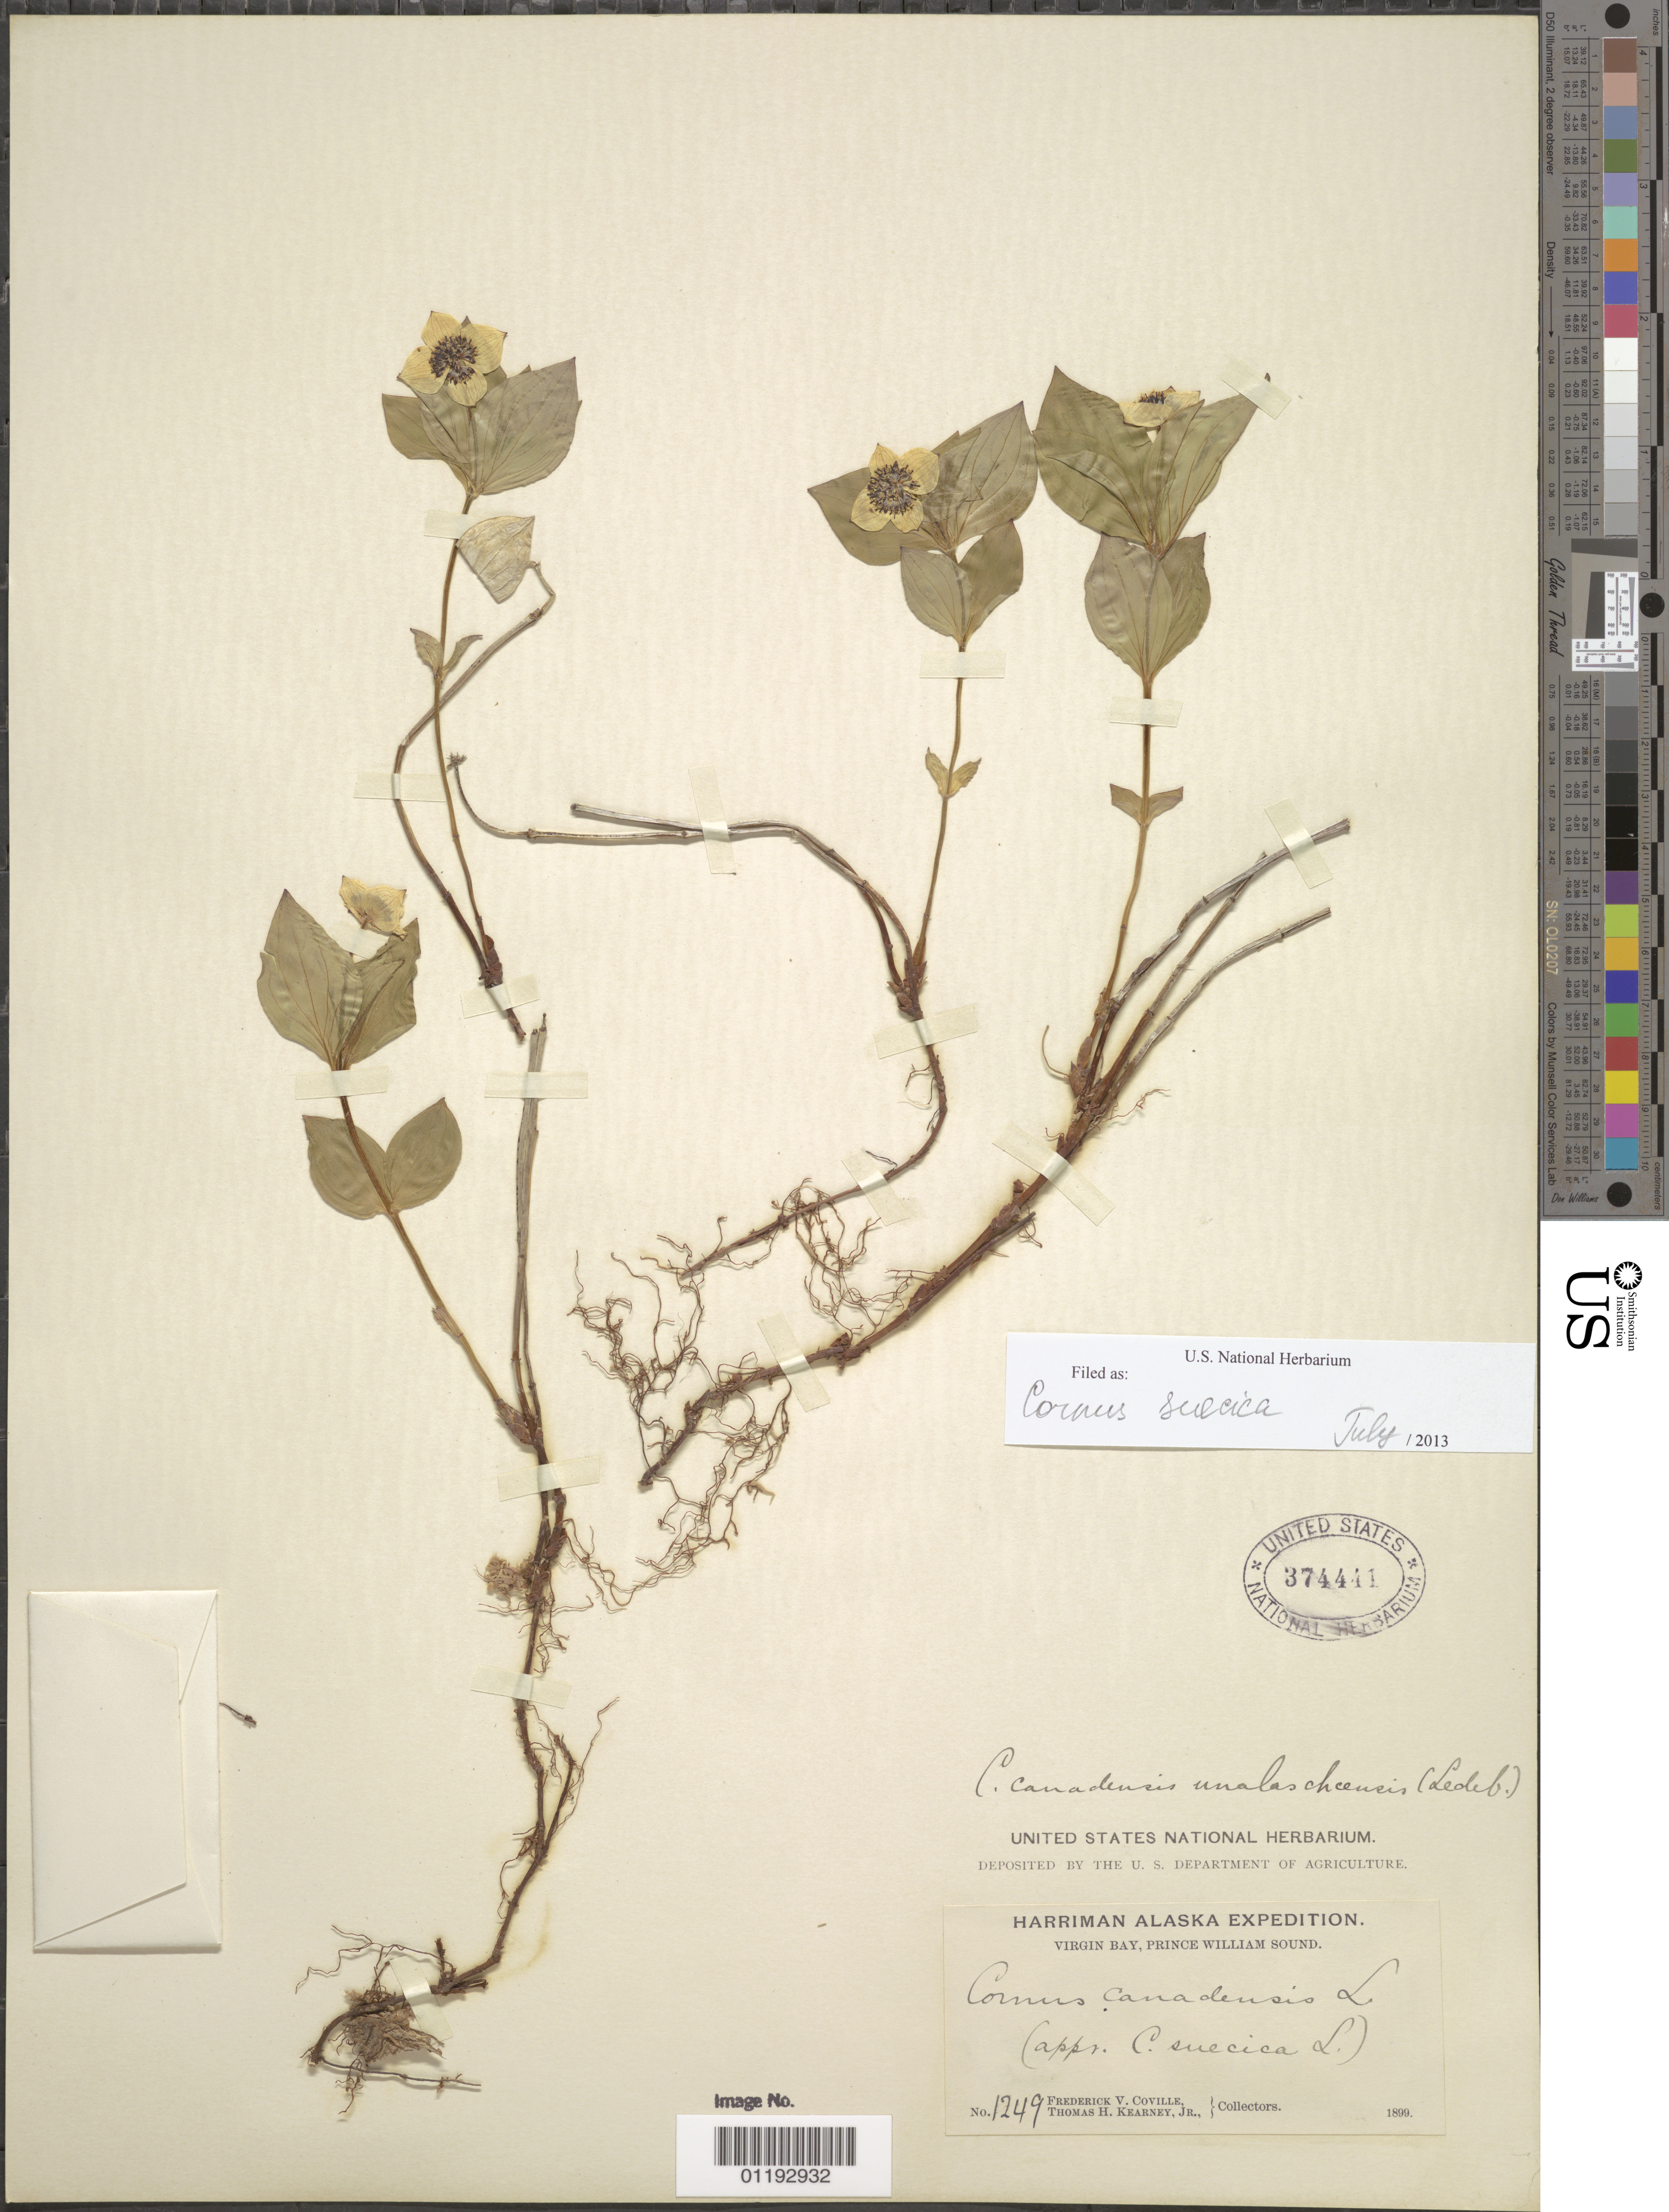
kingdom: Plantae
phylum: Tracheophyta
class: Magnoliopsida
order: Cornales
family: Cornaceae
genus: Cornus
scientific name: Cornus suecica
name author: L.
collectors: F. V. Coville & T. H. Kearney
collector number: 1249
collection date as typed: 1899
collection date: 1899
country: United States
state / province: Alaska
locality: Virgin Bay, Prince William Sound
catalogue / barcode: US 374441